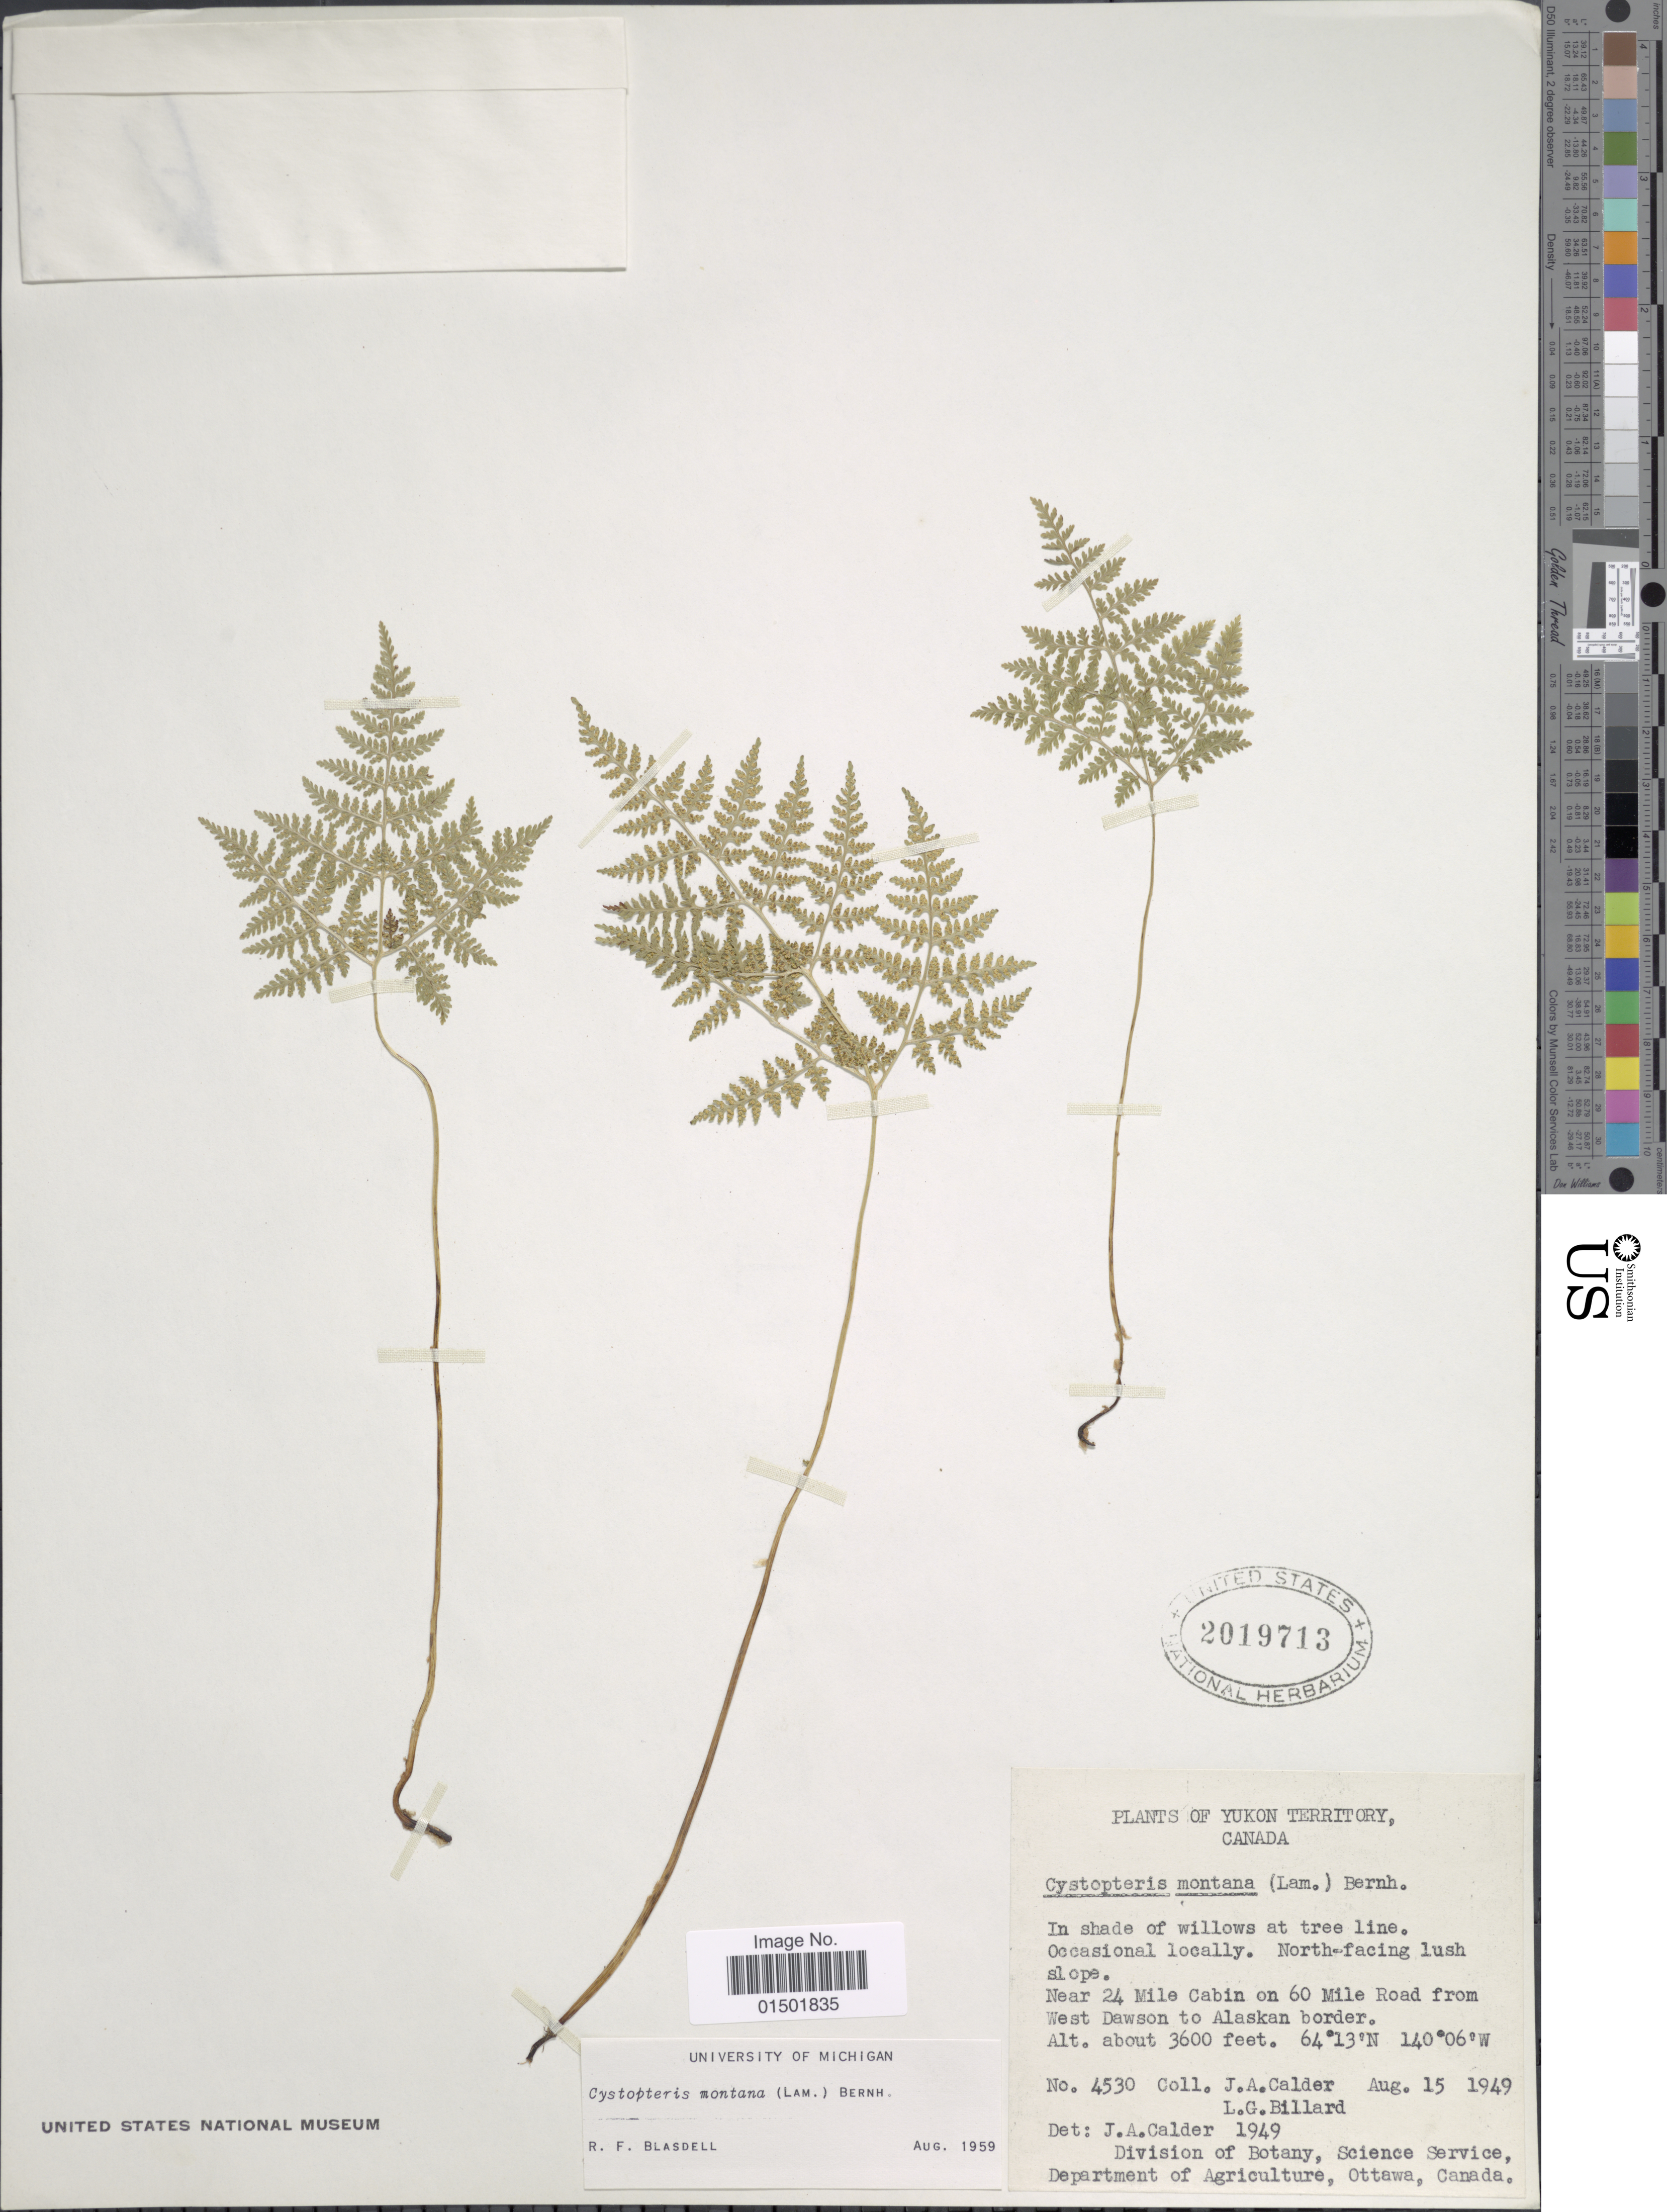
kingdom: Plantae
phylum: Tracheophyta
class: Polypodiopsida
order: Polypodiales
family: Cystopteridaceae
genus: Cystopteris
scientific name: Cystopteris montana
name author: (Lam.) Desv.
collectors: J. A. Calder & L. Billard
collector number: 4530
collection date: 1949-08-15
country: Canada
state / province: Yukon Territory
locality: Near 24 mile Cabin on 60 mIle Road from West Dwason to Alaskan border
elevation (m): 1097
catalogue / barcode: US 2019713